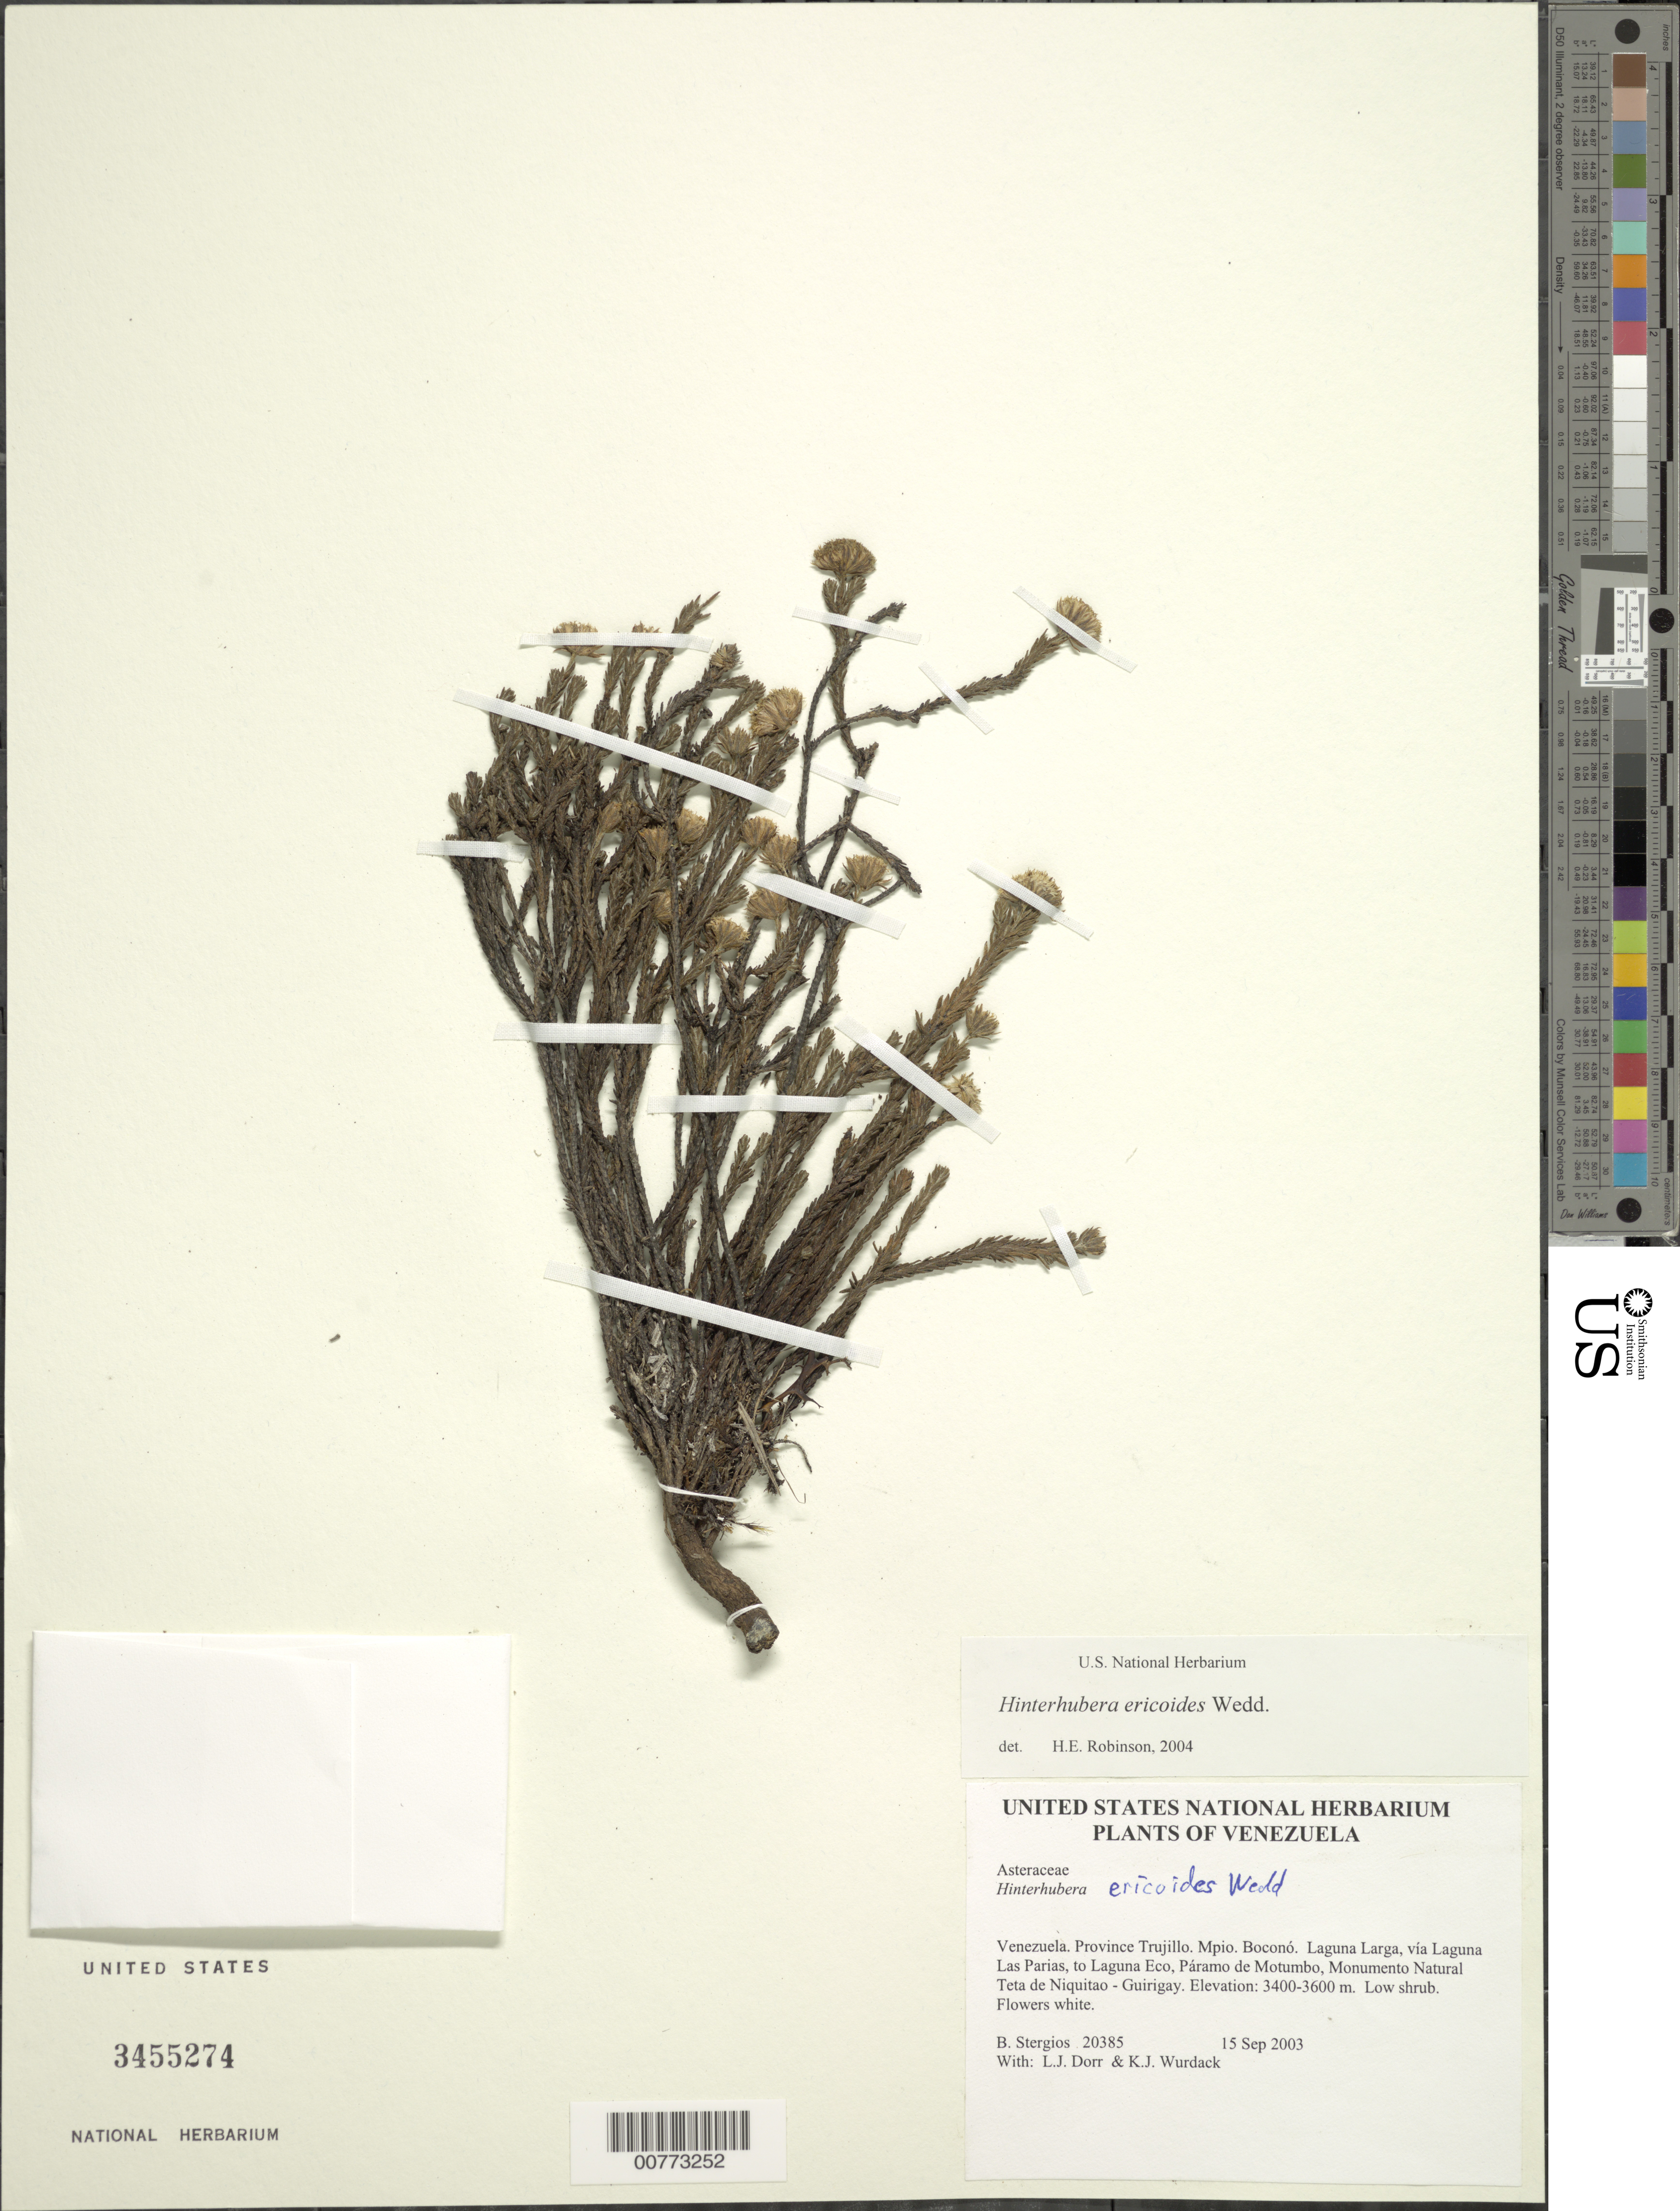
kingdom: Plantae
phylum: Tracheophyta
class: Magnoliopsida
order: Asterales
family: Asteraceae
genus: Hinterhubera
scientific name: Hinterhubera ericoides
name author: Wedd.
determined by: Robinson, Harold E., (US)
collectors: B. G. Stergios, L. J. Dorr & K. Wurdack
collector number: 20385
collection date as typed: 15 Sep 2003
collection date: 2003-09-15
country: Venezuela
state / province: Trujillo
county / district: Boconó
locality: Laguna Larga, vía Laguna Las Parias, to Laguna Eco, Páramo de Motumbo, Monumento Natural Teta de Niquitao - Guirigay.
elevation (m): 3400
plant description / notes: F, PORT, TEX, US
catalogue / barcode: US 3455274